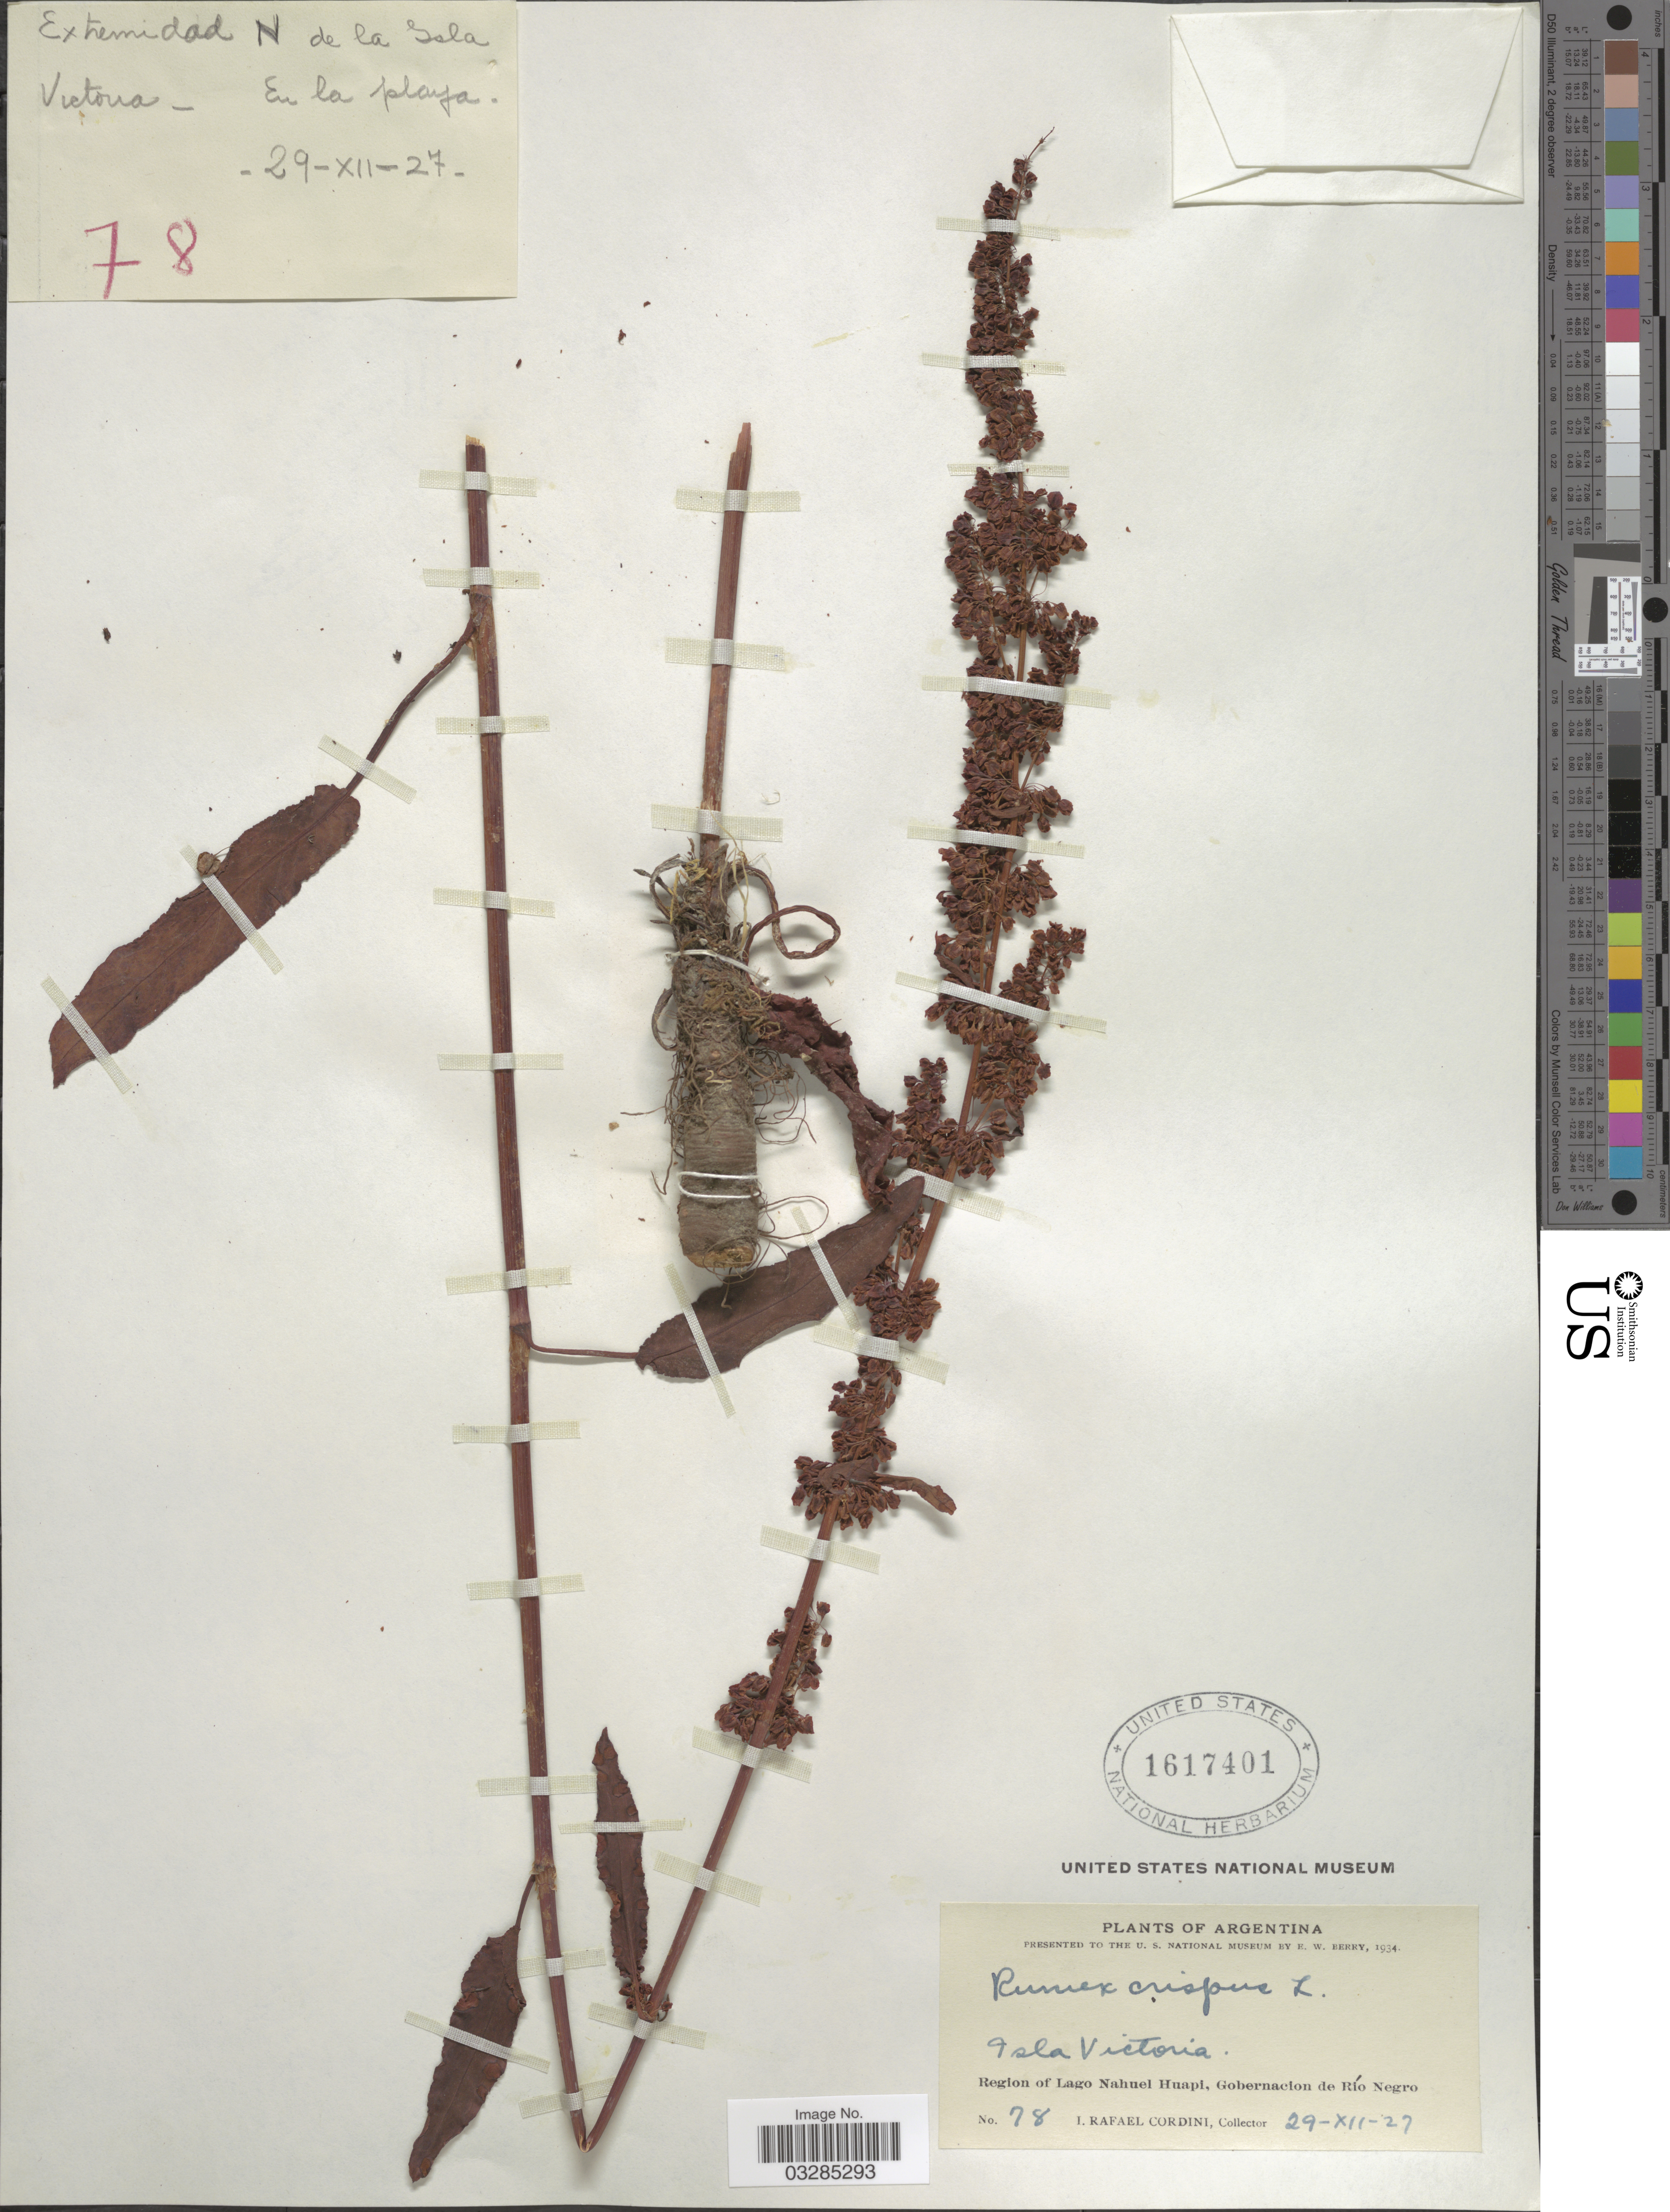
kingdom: Plantae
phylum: Tracheophyta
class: Magnoliopsida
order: Caryophyllales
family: Polygonaceae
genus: Rumex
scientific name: Rumex crispus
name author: L.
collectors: I. Cordini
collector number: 78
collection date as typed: Transcribed d/m/y: 29/12/27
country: Argentina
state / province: Rio Negro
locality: Extremidad N de la Isla Victoria - En la playa. Isla Victoria. Region of Lago Nahuel Huapi, Gobernacion de Río Negro.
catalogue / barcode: US 1617401